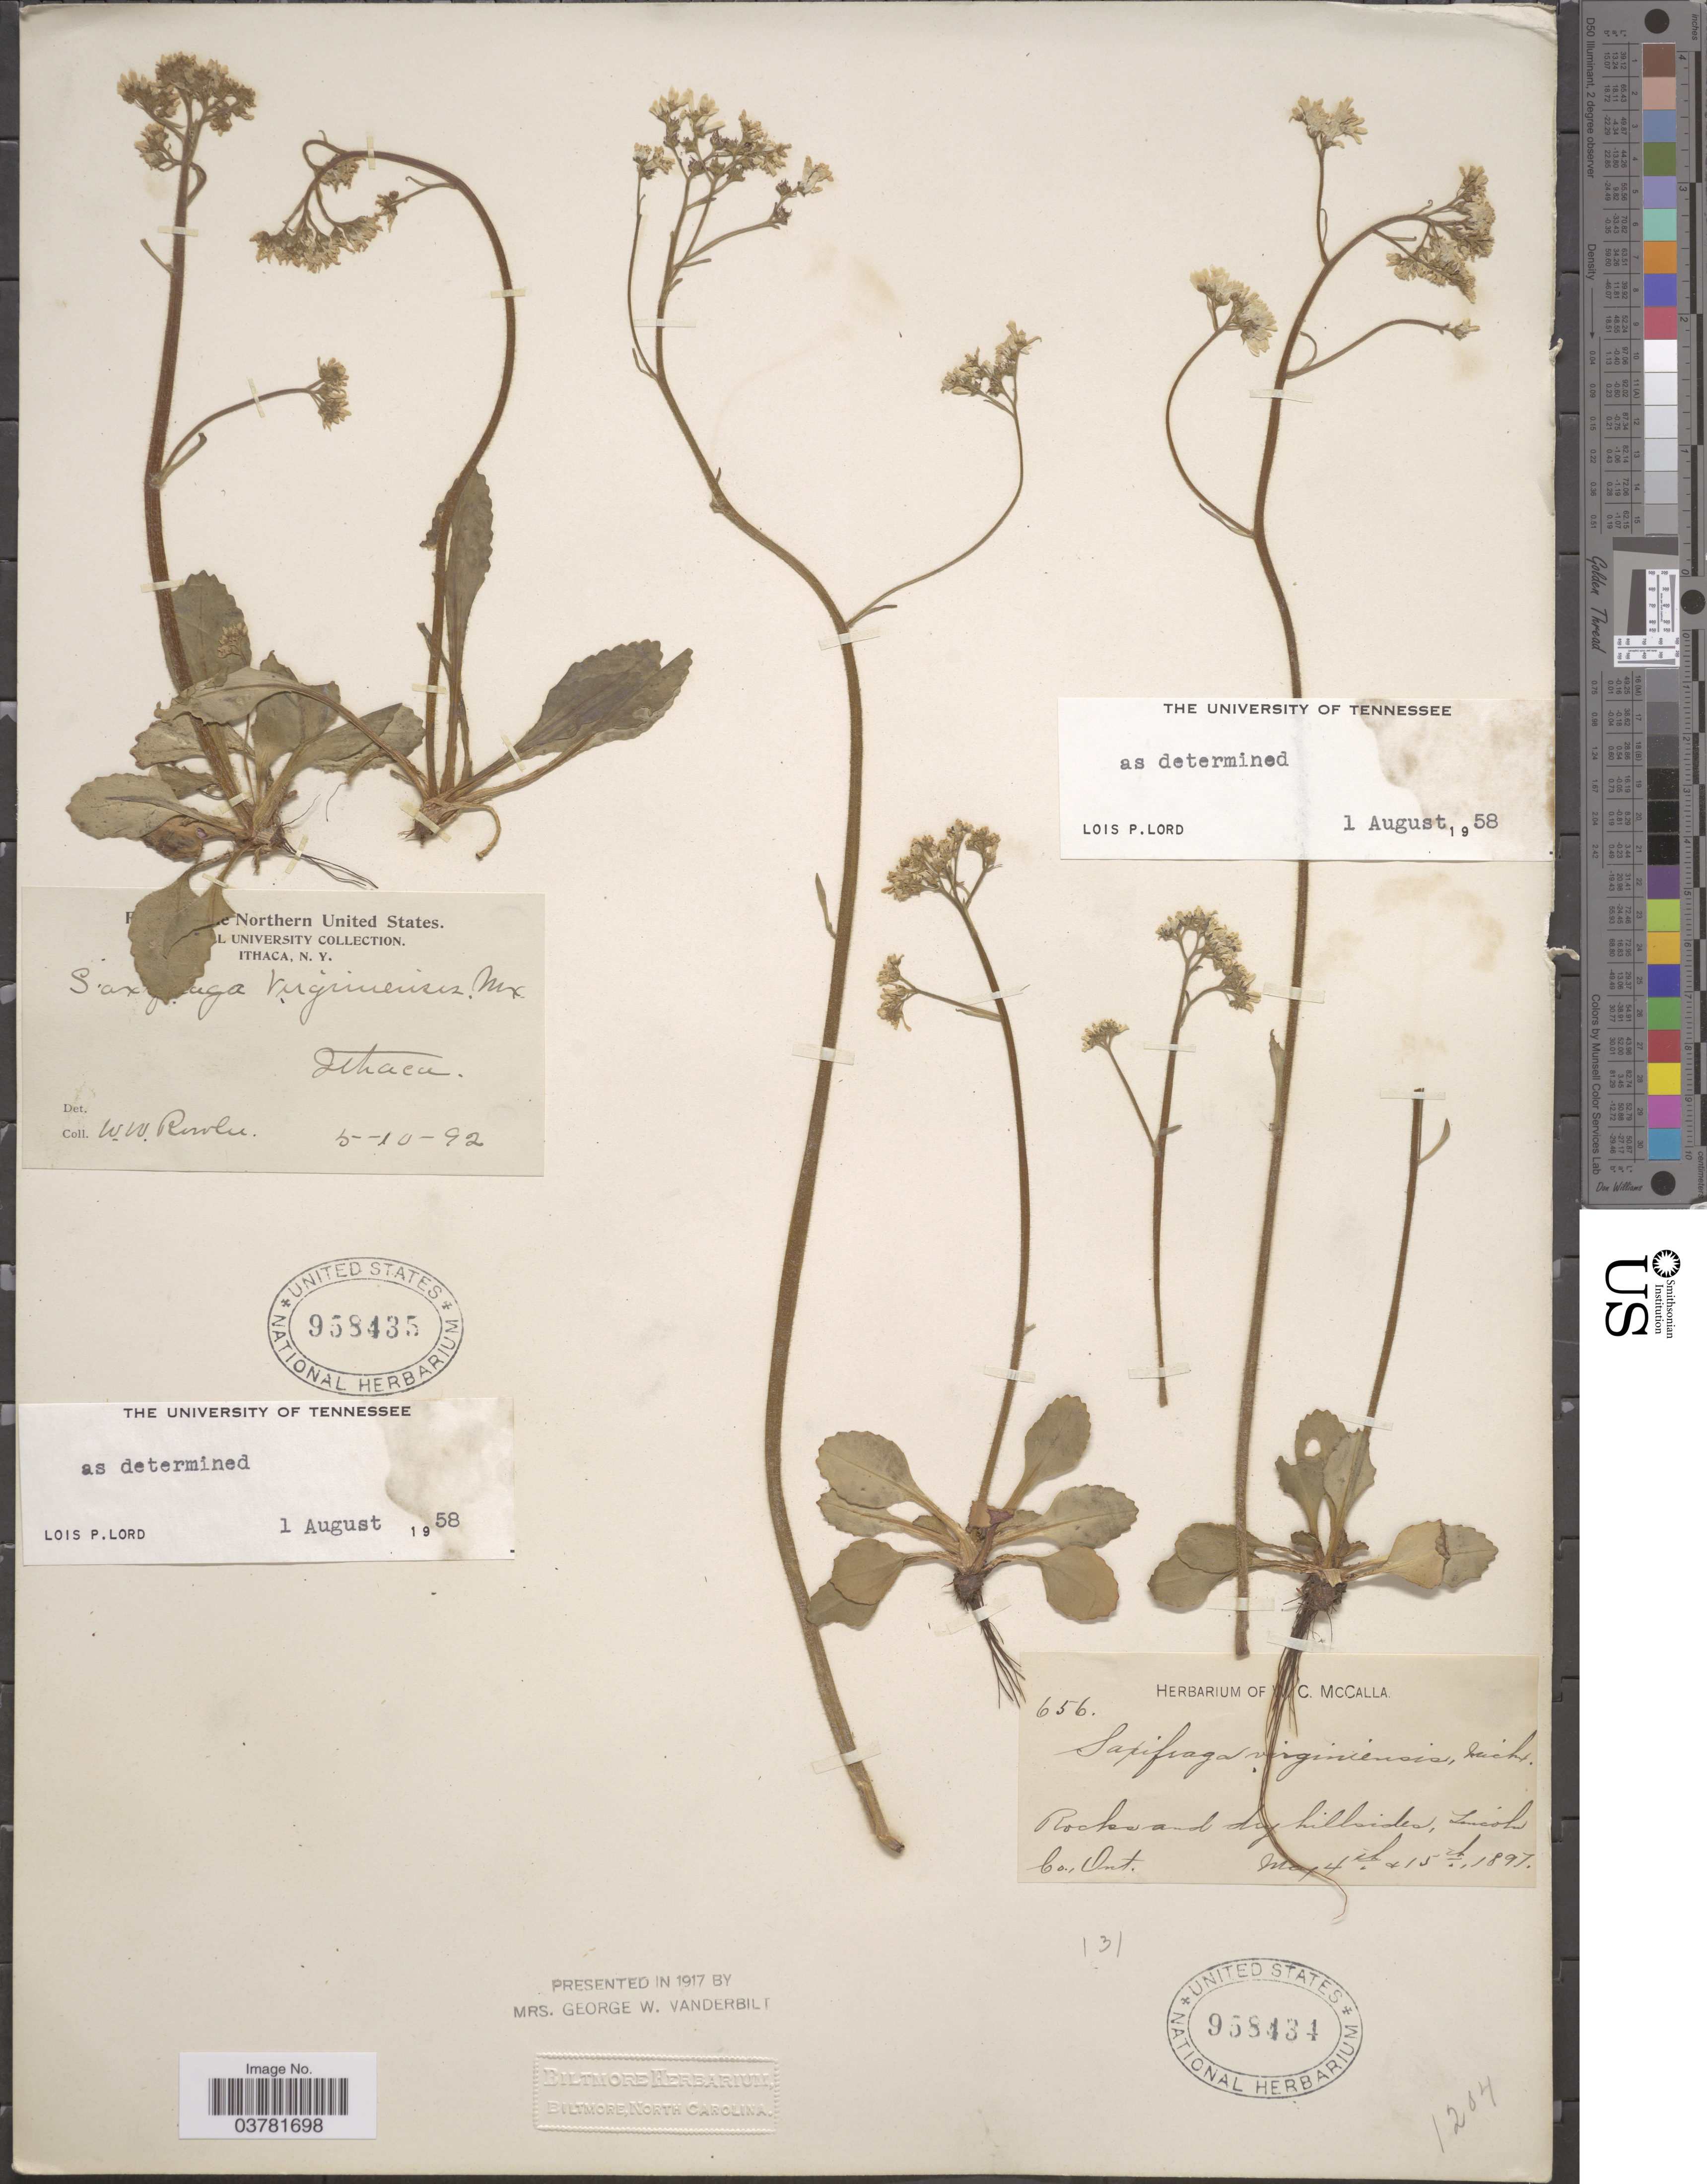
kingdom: Plantae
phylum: Tracheophyta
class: Magnoliopsida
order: Saxifragales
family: Saxifragaceae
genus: Micranthes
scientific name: Micranthes virginiensis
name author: (Michx.) Small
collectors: ex herb. W. C. McCalla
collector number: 656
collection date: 1897-05-04/1897-05-15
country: Canada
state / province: Ontario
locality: Rocks and dry hillsides, Lincoln Co.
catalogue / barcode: US 958434